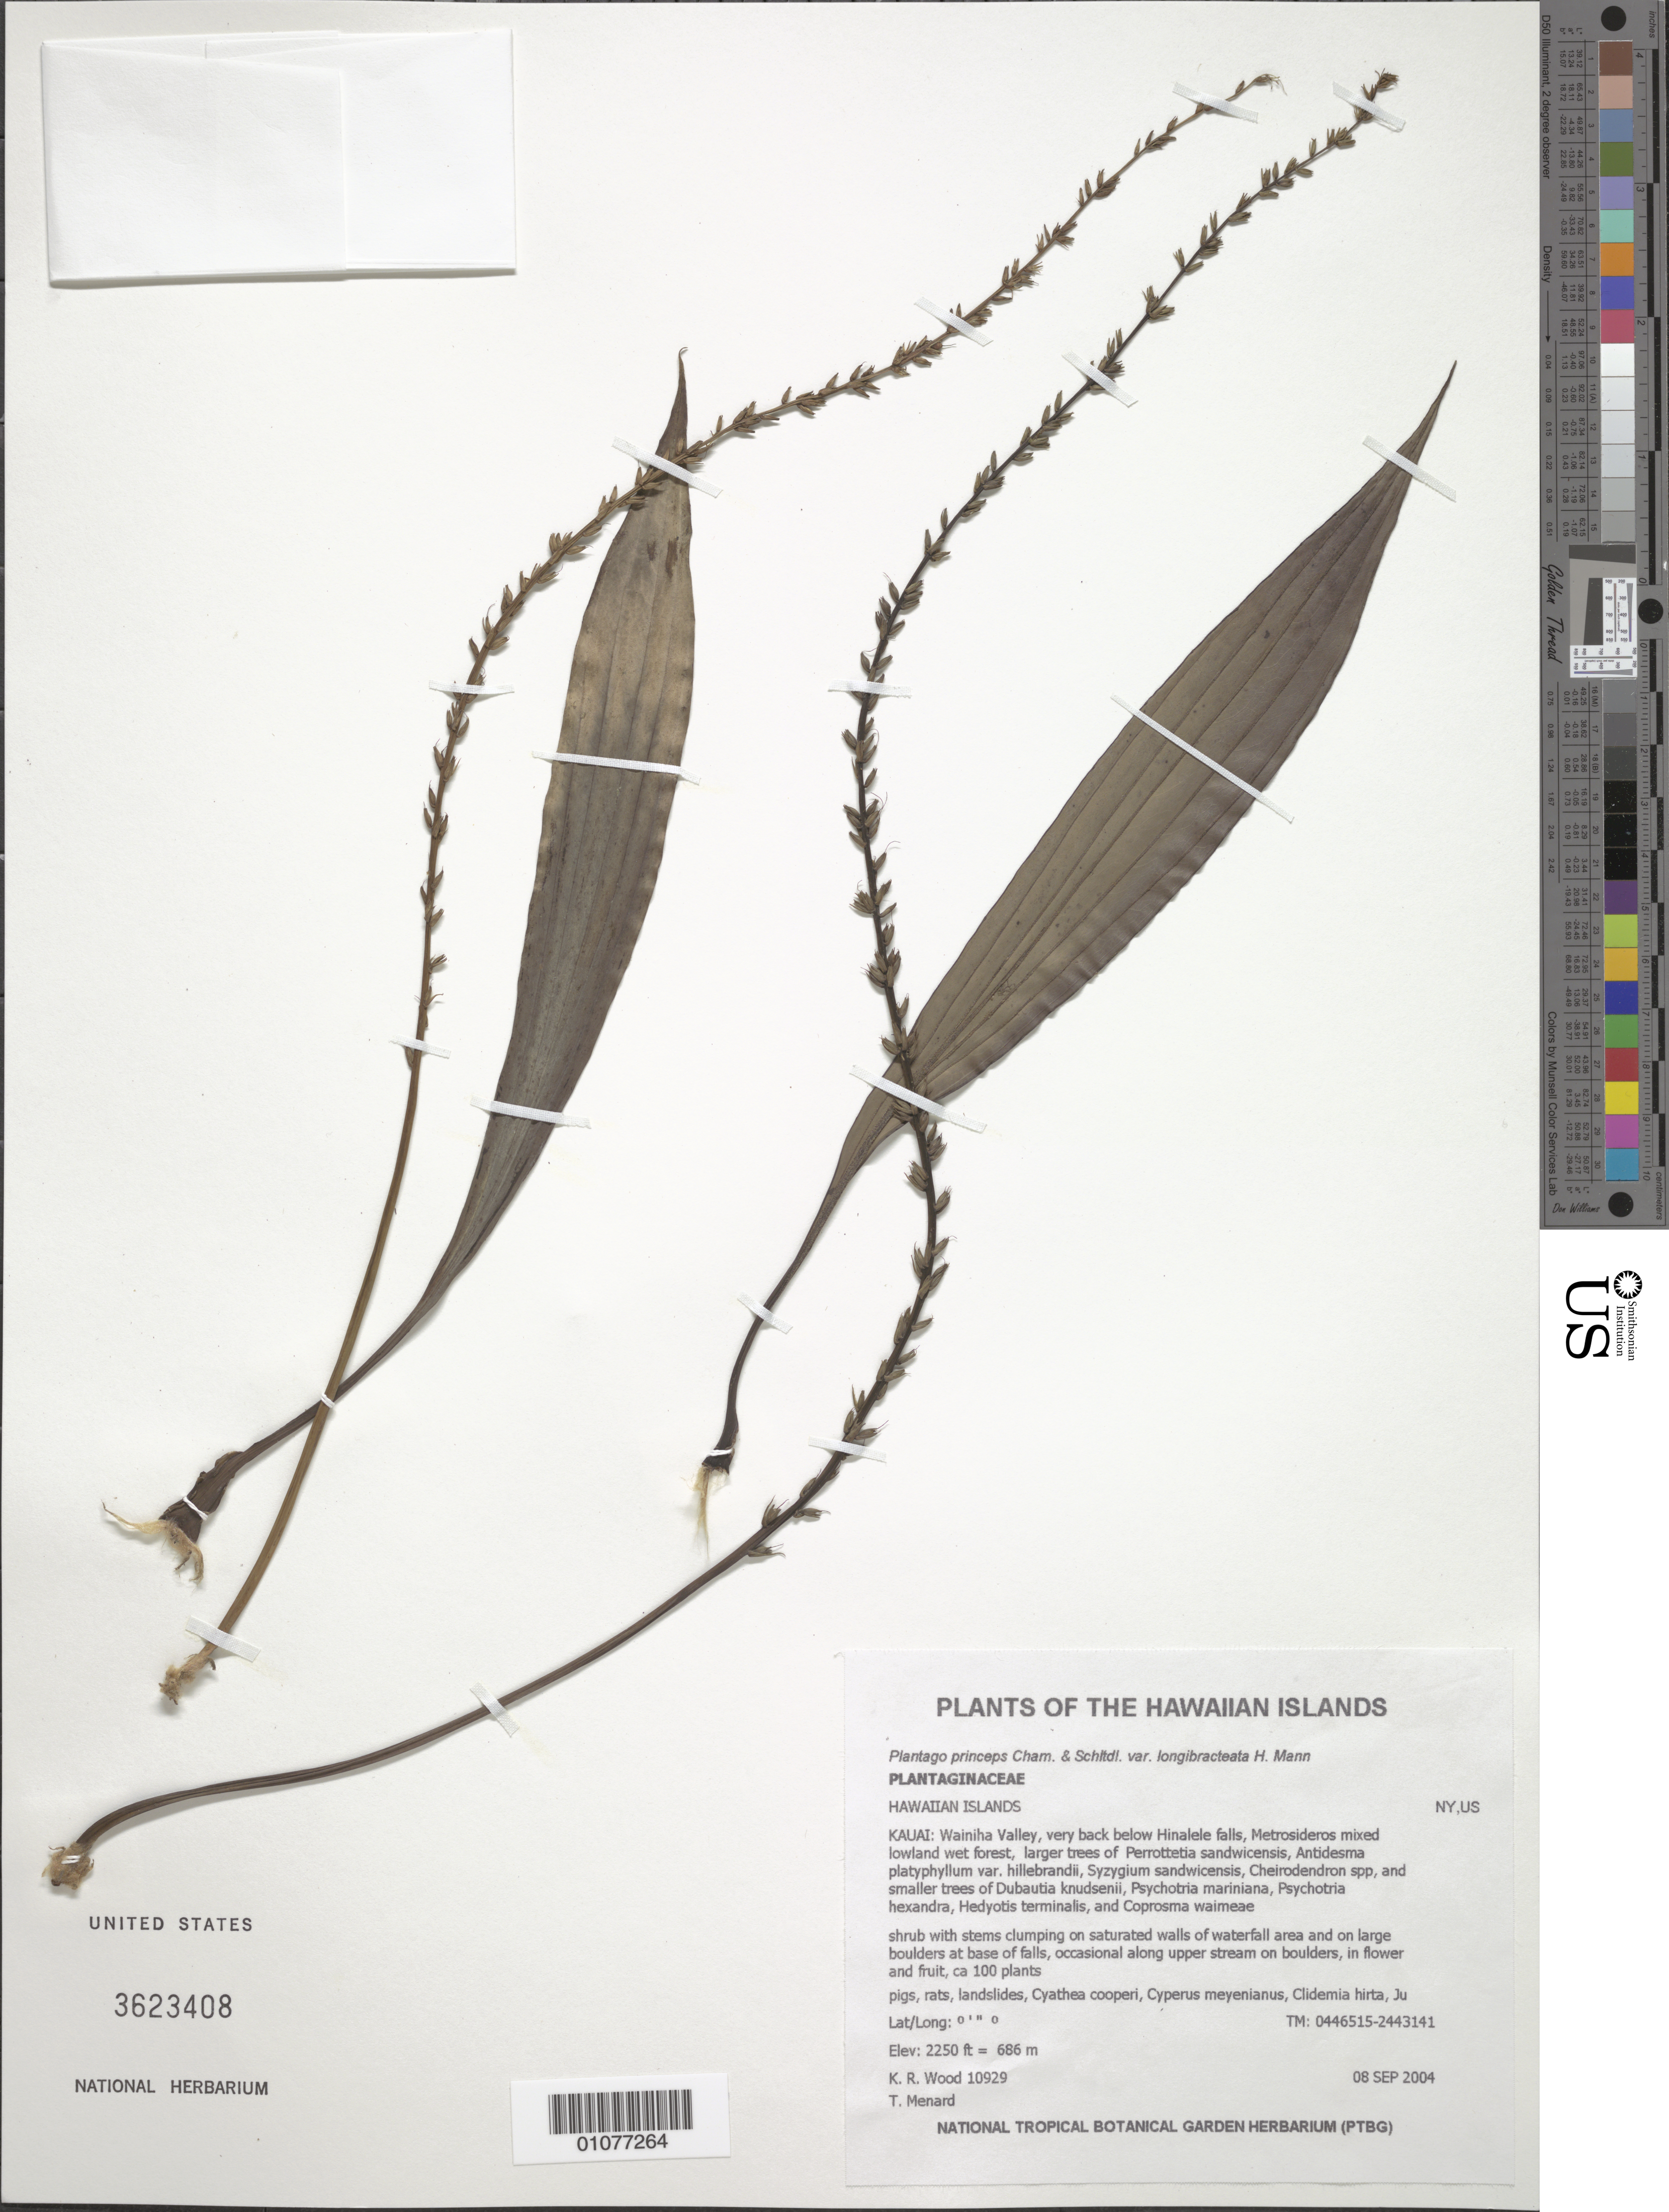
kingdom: Plantae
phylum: Tracheophyta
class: Magnoliopsida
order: Lamiales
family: Plantaginaceae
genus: Plantago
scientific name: Plantago princeps var. longibracteata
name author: H. Mann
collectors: K. R. Wood & T. Menard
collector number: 10929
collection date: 2004-09-08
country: United States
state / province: Hawaii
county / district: Kauai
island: Kaua'i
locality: Wainiha Valley, very back below Hinalele falls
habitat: mixed lowland wet forest, stems clumping on saturated walls of waterfall area and on large boulders at base of falls; pigs, rats, landslides, Cyathea cooperi, Cyperus meyenianus, Clidemia hirta, Ju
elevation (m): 686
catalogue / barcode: US 3623408